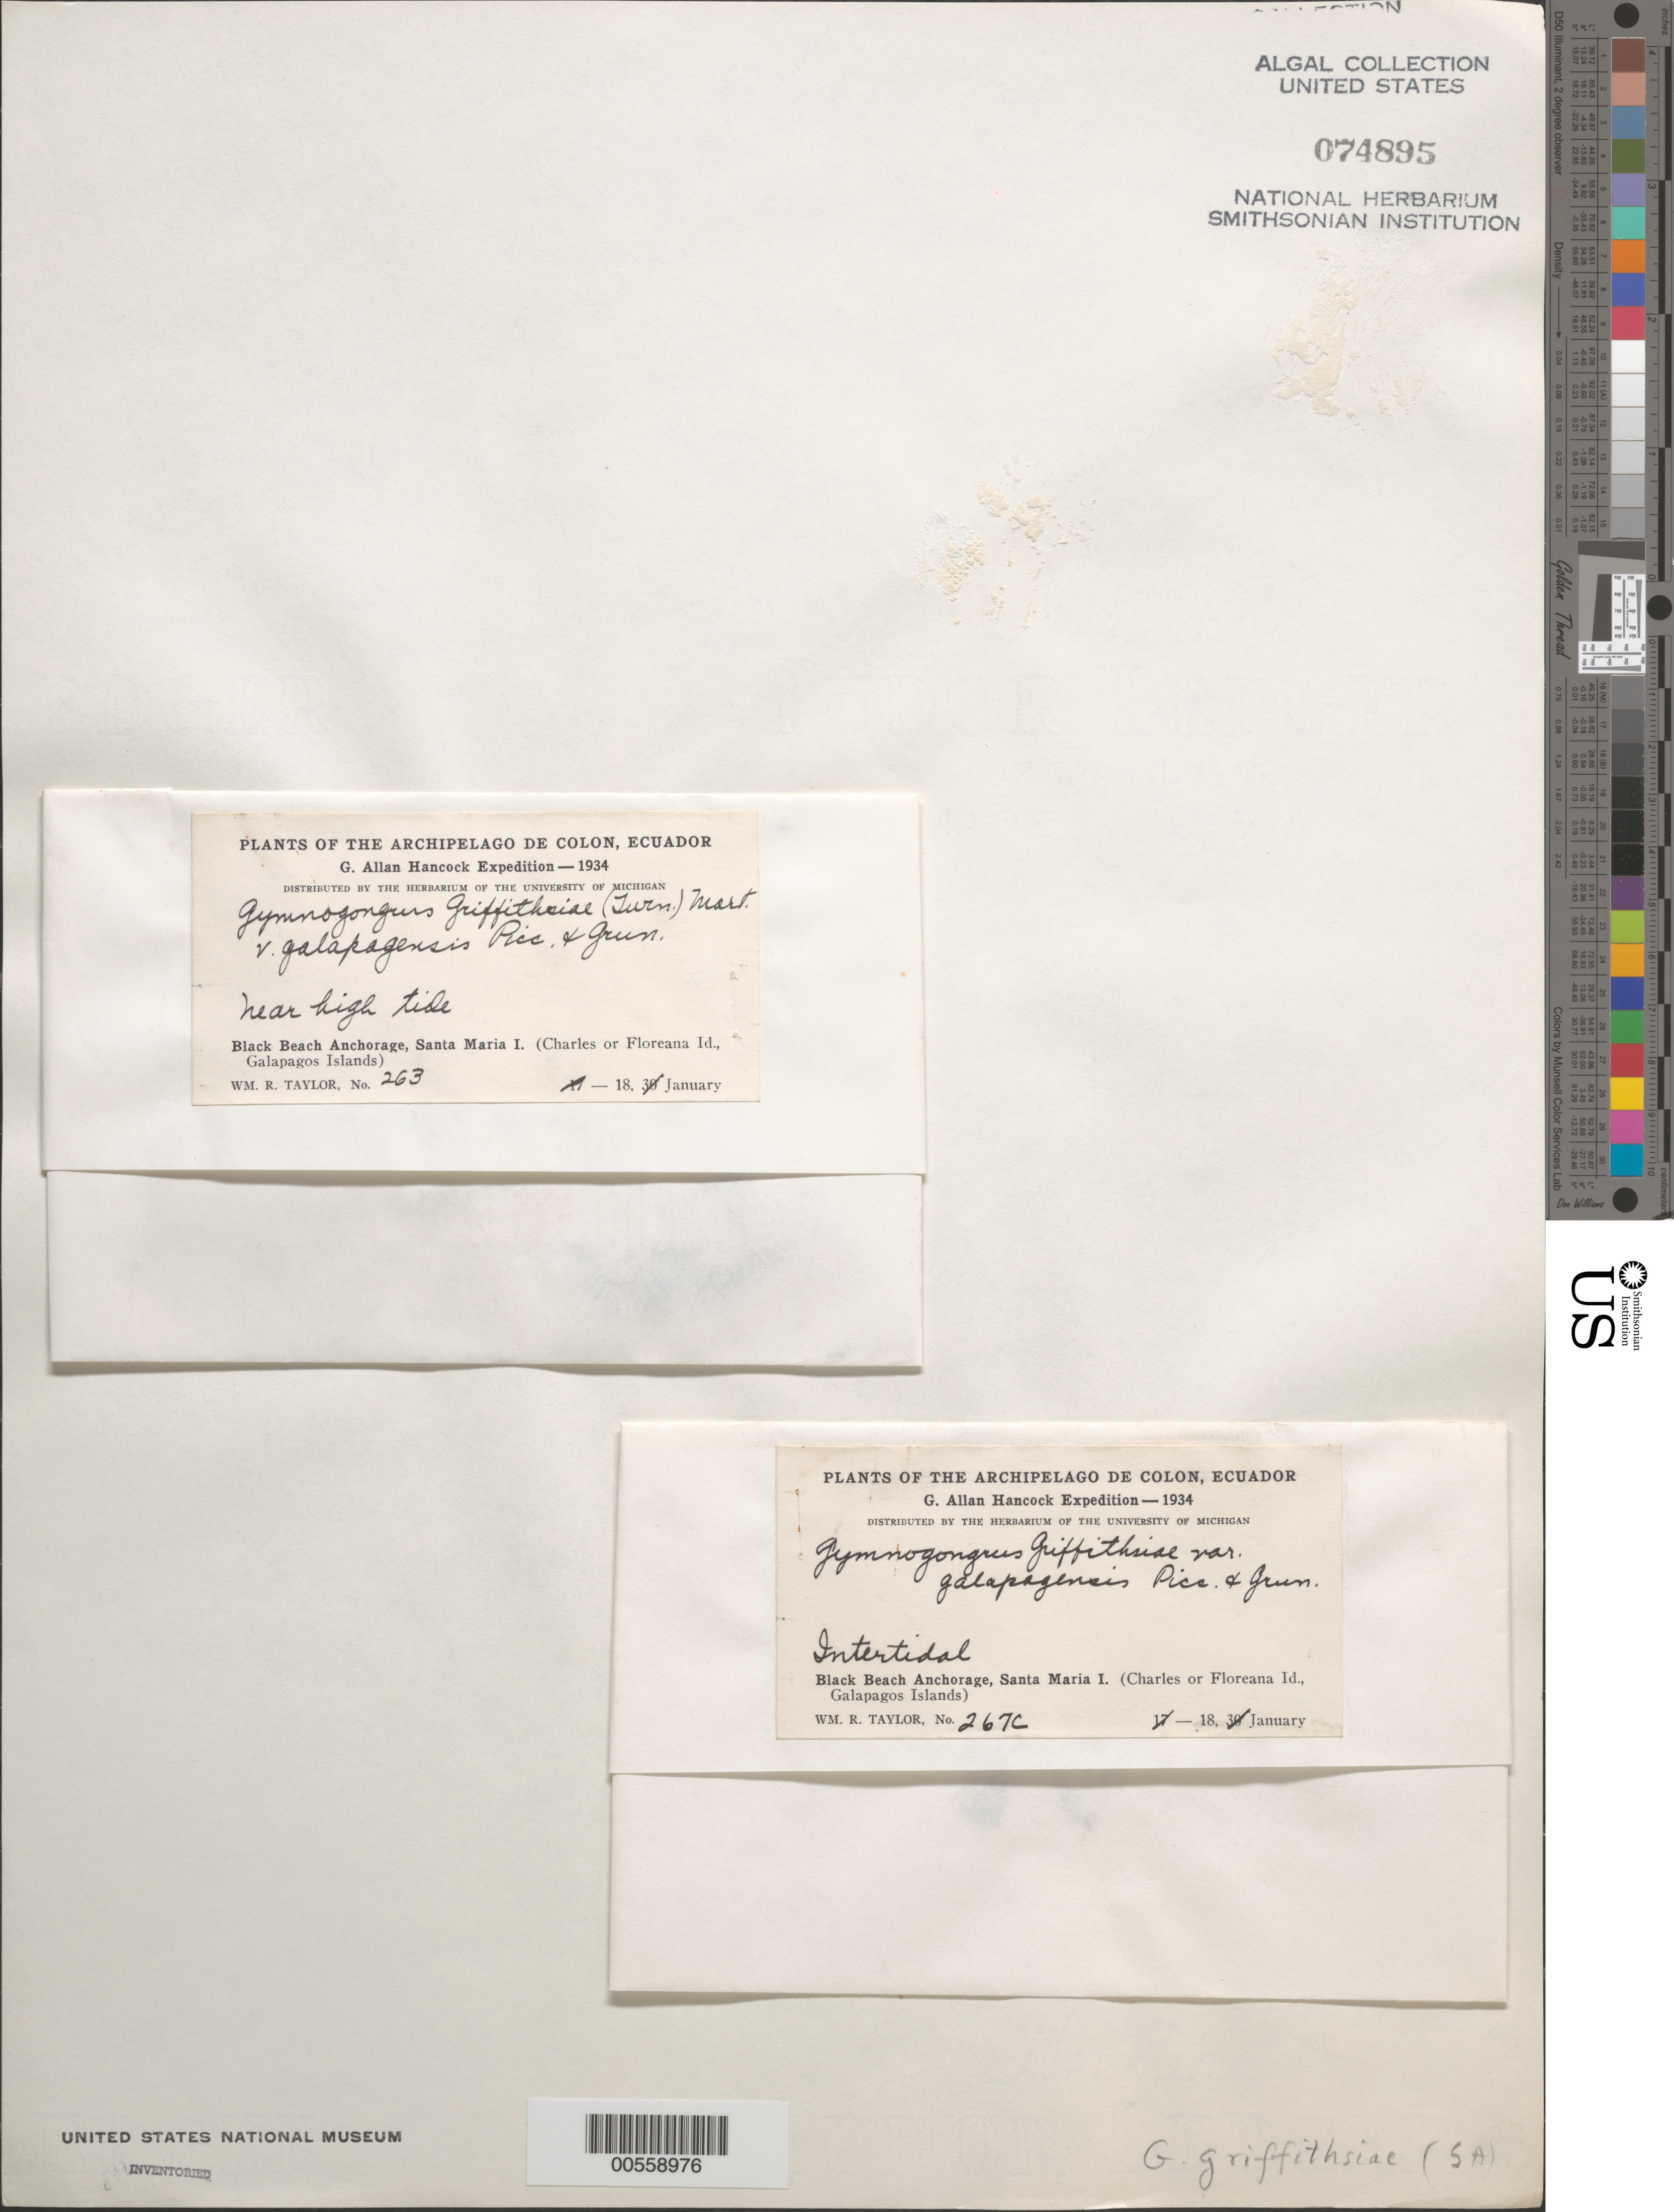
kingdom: Plantae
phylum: Rhodophyta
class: Florideophyceae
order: Gigartinales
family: Phyllophoraceae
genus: Gymnogongrus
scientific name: Gymnogongrus griffithsiae var. galapagensis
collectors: W. R. Taylor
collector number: WRT 34-263 & WRT 34-267C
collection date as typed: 18 Jan 1934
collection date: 1934-01-18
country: Ecuador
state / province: Colón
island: Floreana [Charles, Santa Maria]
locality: Black Beach Anchorage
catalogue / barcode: US 74895